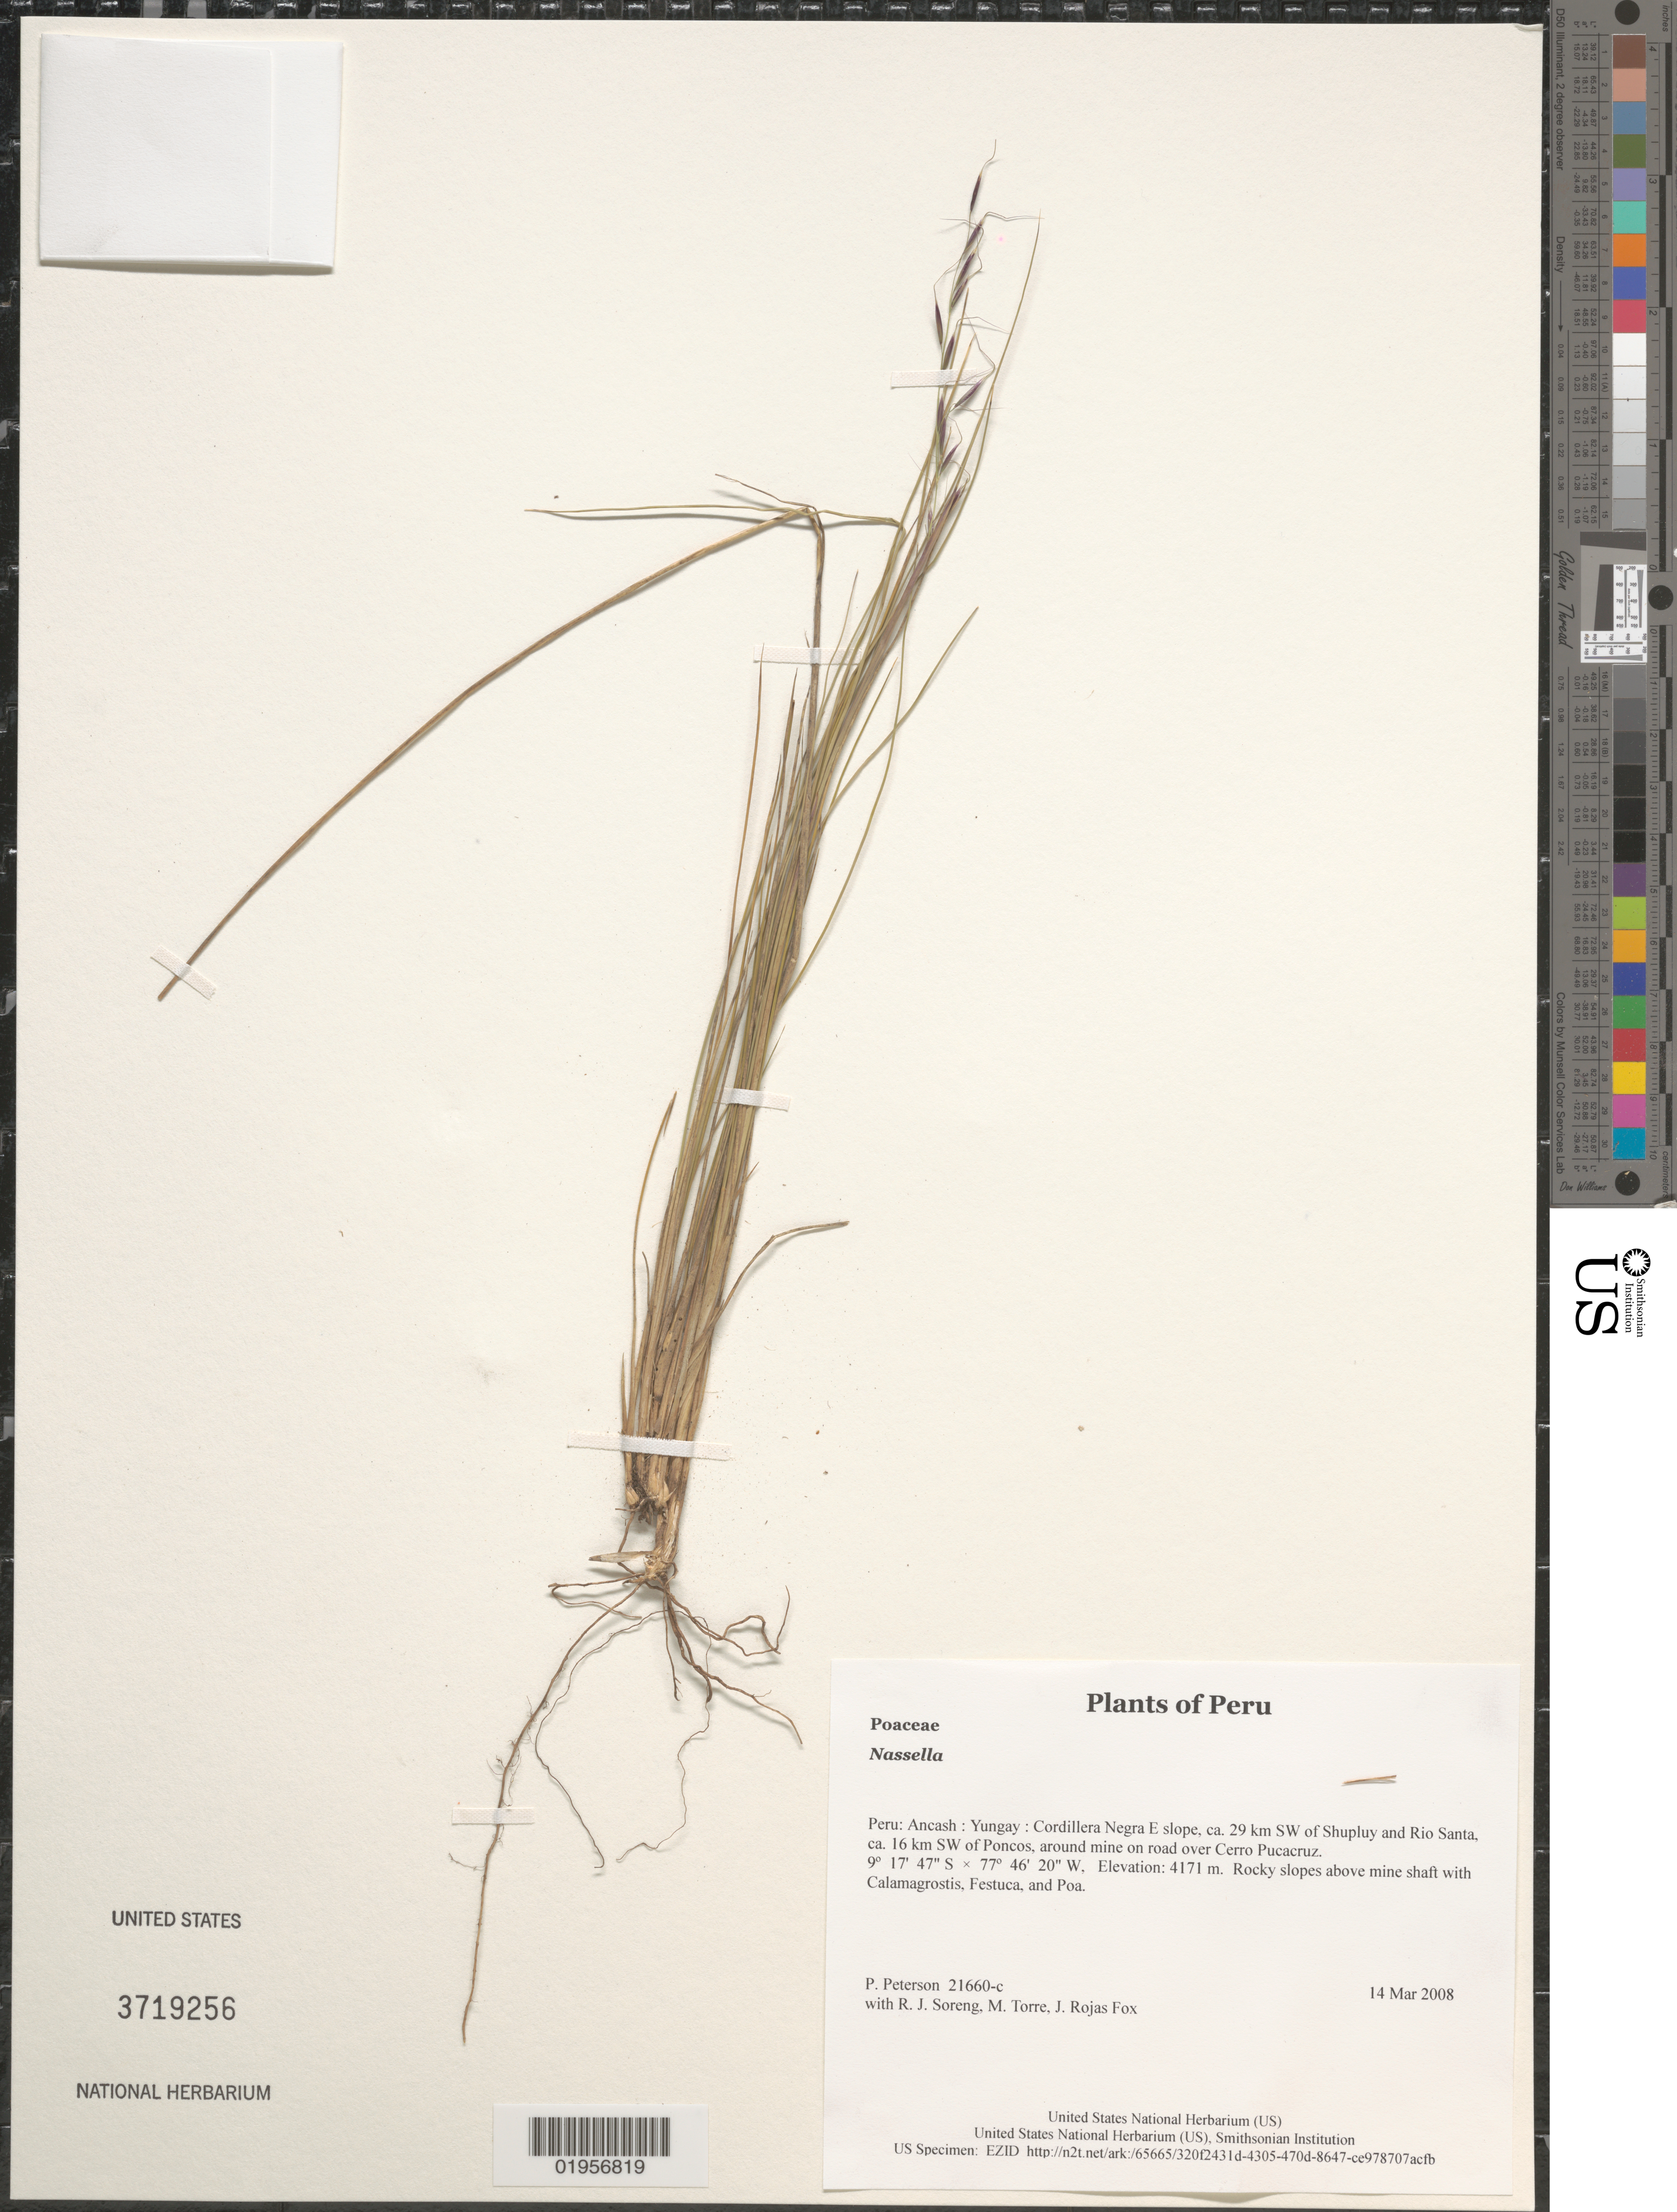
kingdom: Plantae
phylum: Tracheophyta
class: Liliopsida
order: Poales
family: Poaceae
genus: Nassella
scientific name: Nassella sp.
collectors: P. M. Peterson, R. J. Soreng, M. Torre & J. Rojas Fox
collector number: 21660-c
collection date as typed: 14 Mar 2008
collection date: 2008-03-14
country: Peru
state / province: Ancash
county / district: Yungay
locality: Cordillera Negra E slope, ca. 29 km SW of Shupluy and Rio Santa, ca. 16 km SW of Poncos, around mine on road over Cerro Pucacruz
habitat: Rocky slopes above mine shaft with Calamagrostis, Festuca, and Poa.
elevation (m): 4171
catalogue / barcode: US 3719256